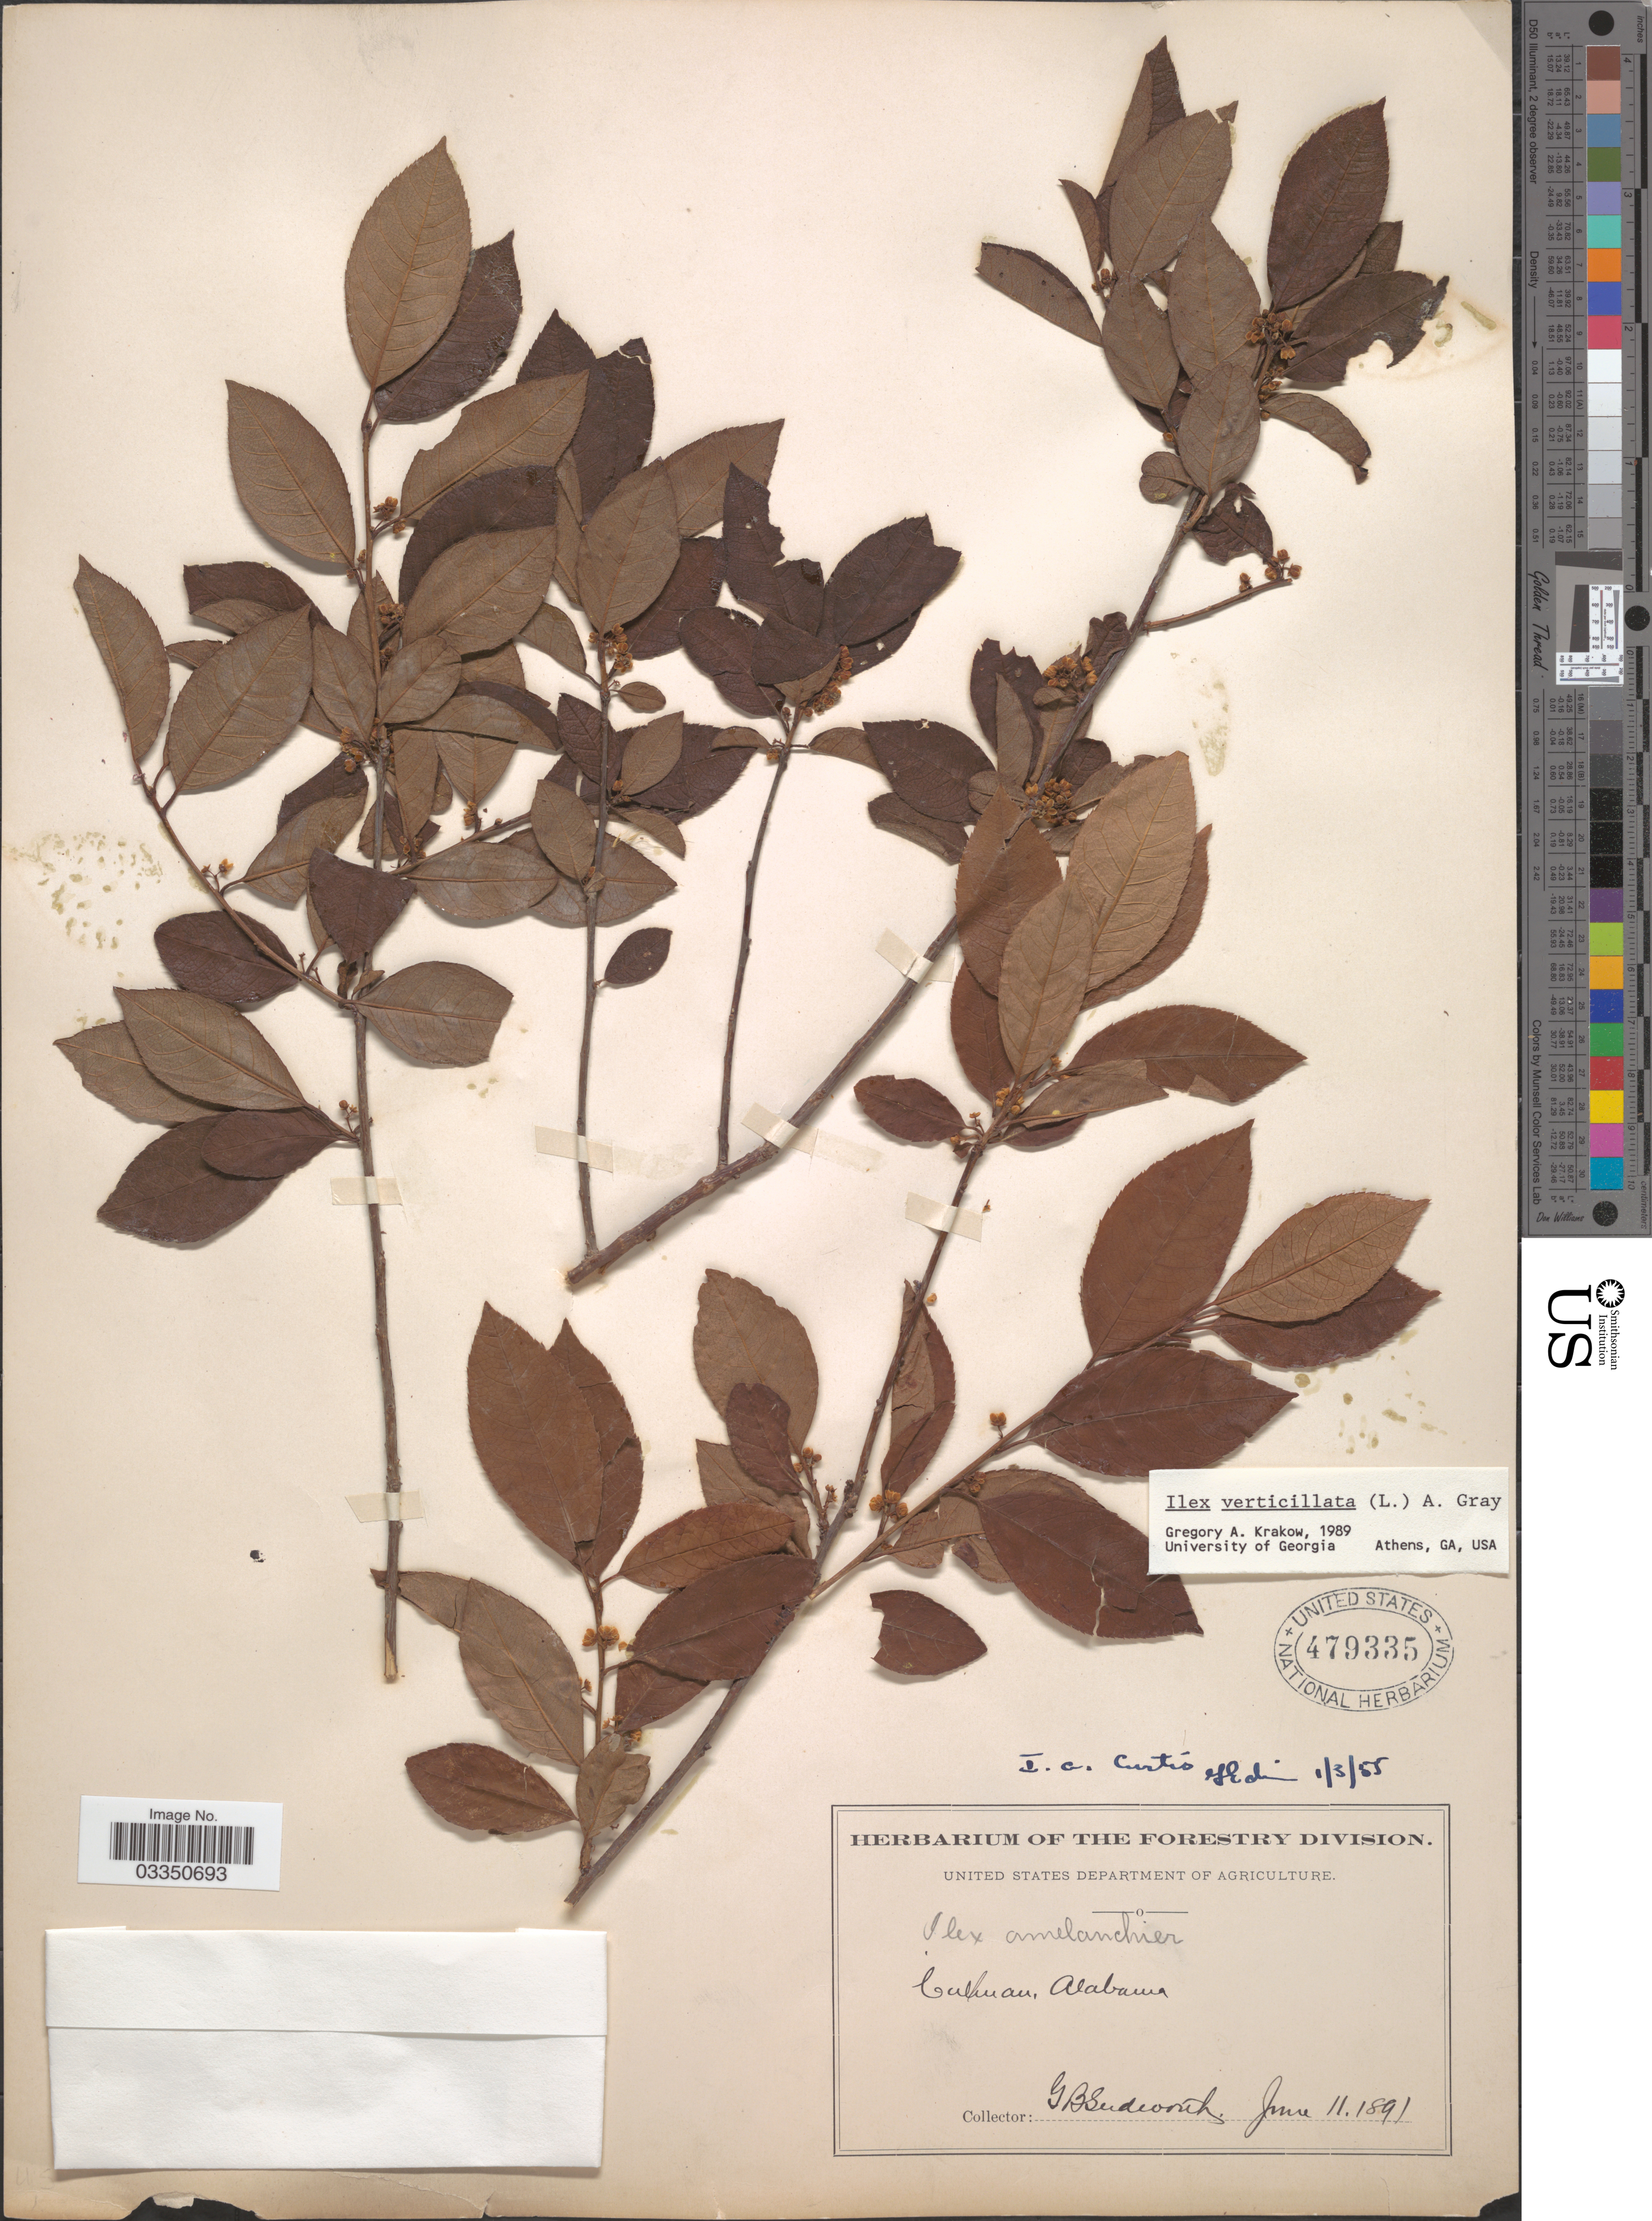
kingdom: Plantae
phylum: Tracheophyta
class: Magnoliopsida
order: Aquifoliales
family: Aquifoliaceae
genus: Ilex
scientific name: Ilex verticillata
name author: (L.) A. Gray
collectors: G. B. Sudworth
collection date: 1891-06-11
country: United States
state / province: Alabama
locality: Cullman.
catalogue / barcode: US 479335